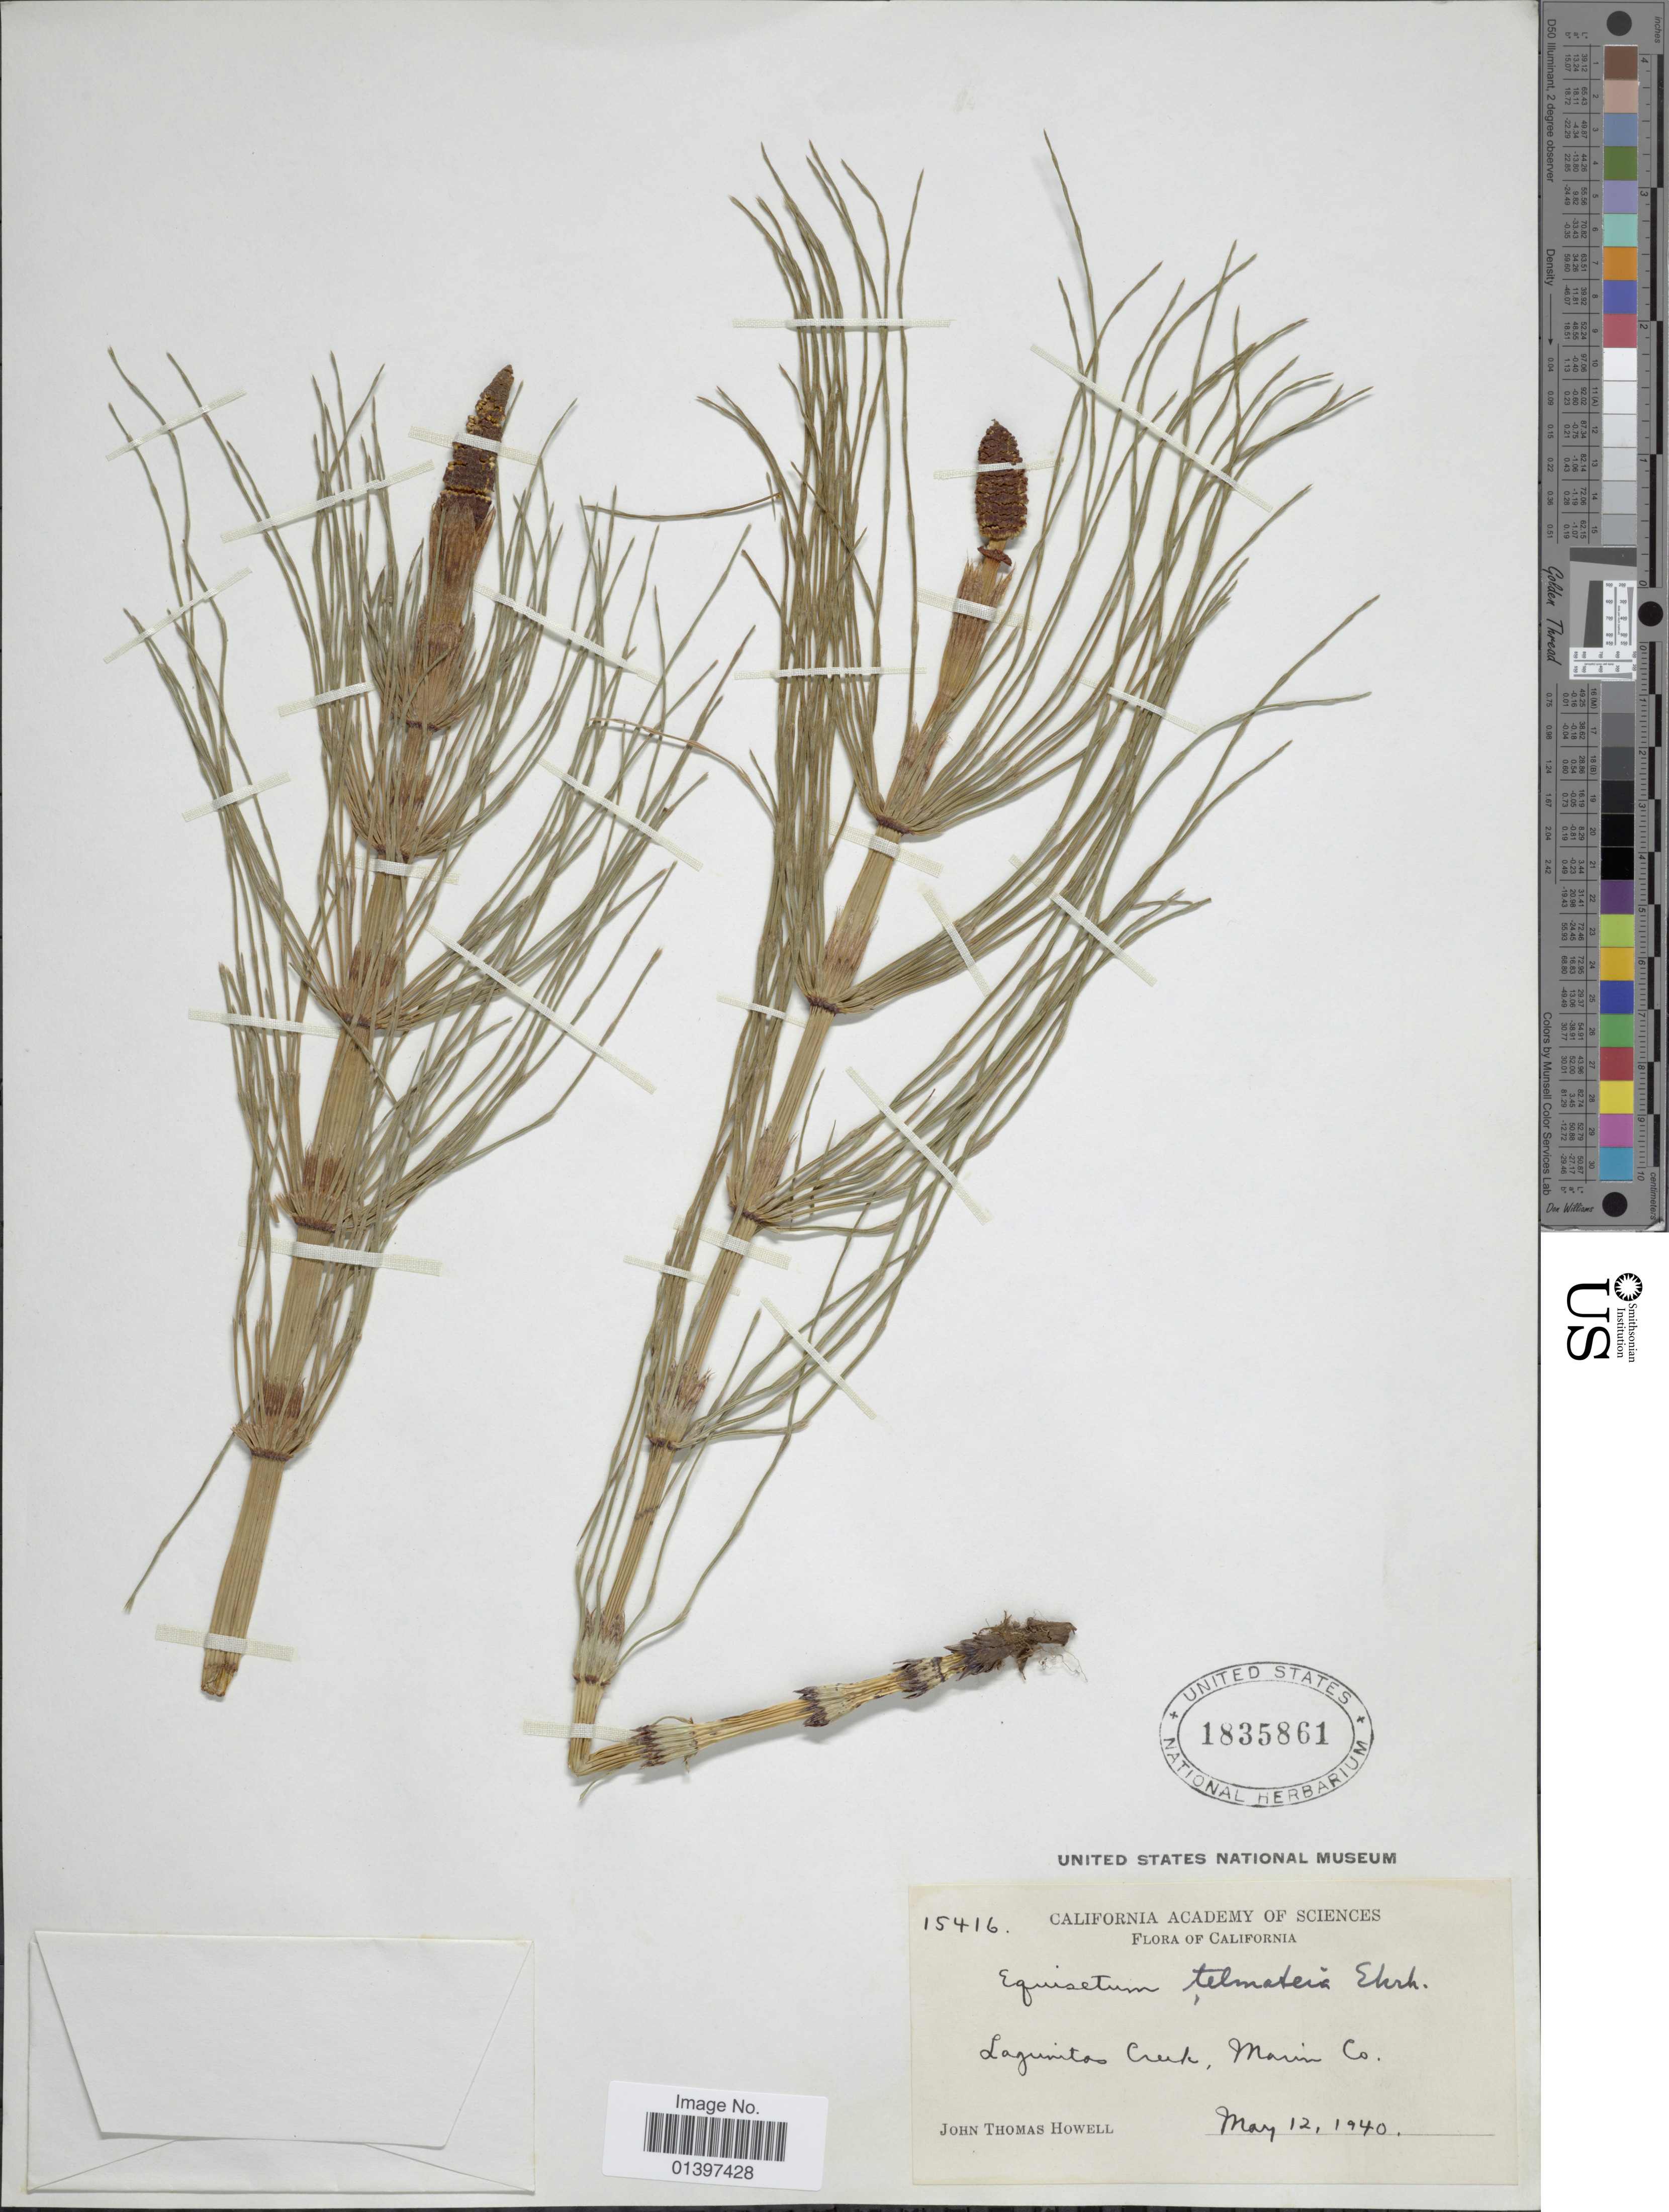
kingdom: Plantae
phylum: Tracheophyta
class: Polypodiopsida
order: Equisetales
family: Equisetaceae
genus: Equisetum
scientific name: Equisetum telmateia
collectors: J. T. Howell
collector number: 15416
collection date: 1940-05-12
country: United States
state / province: California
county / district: Marin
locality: Lagunitas Creek, Marin Co.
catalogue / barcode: US 1835861